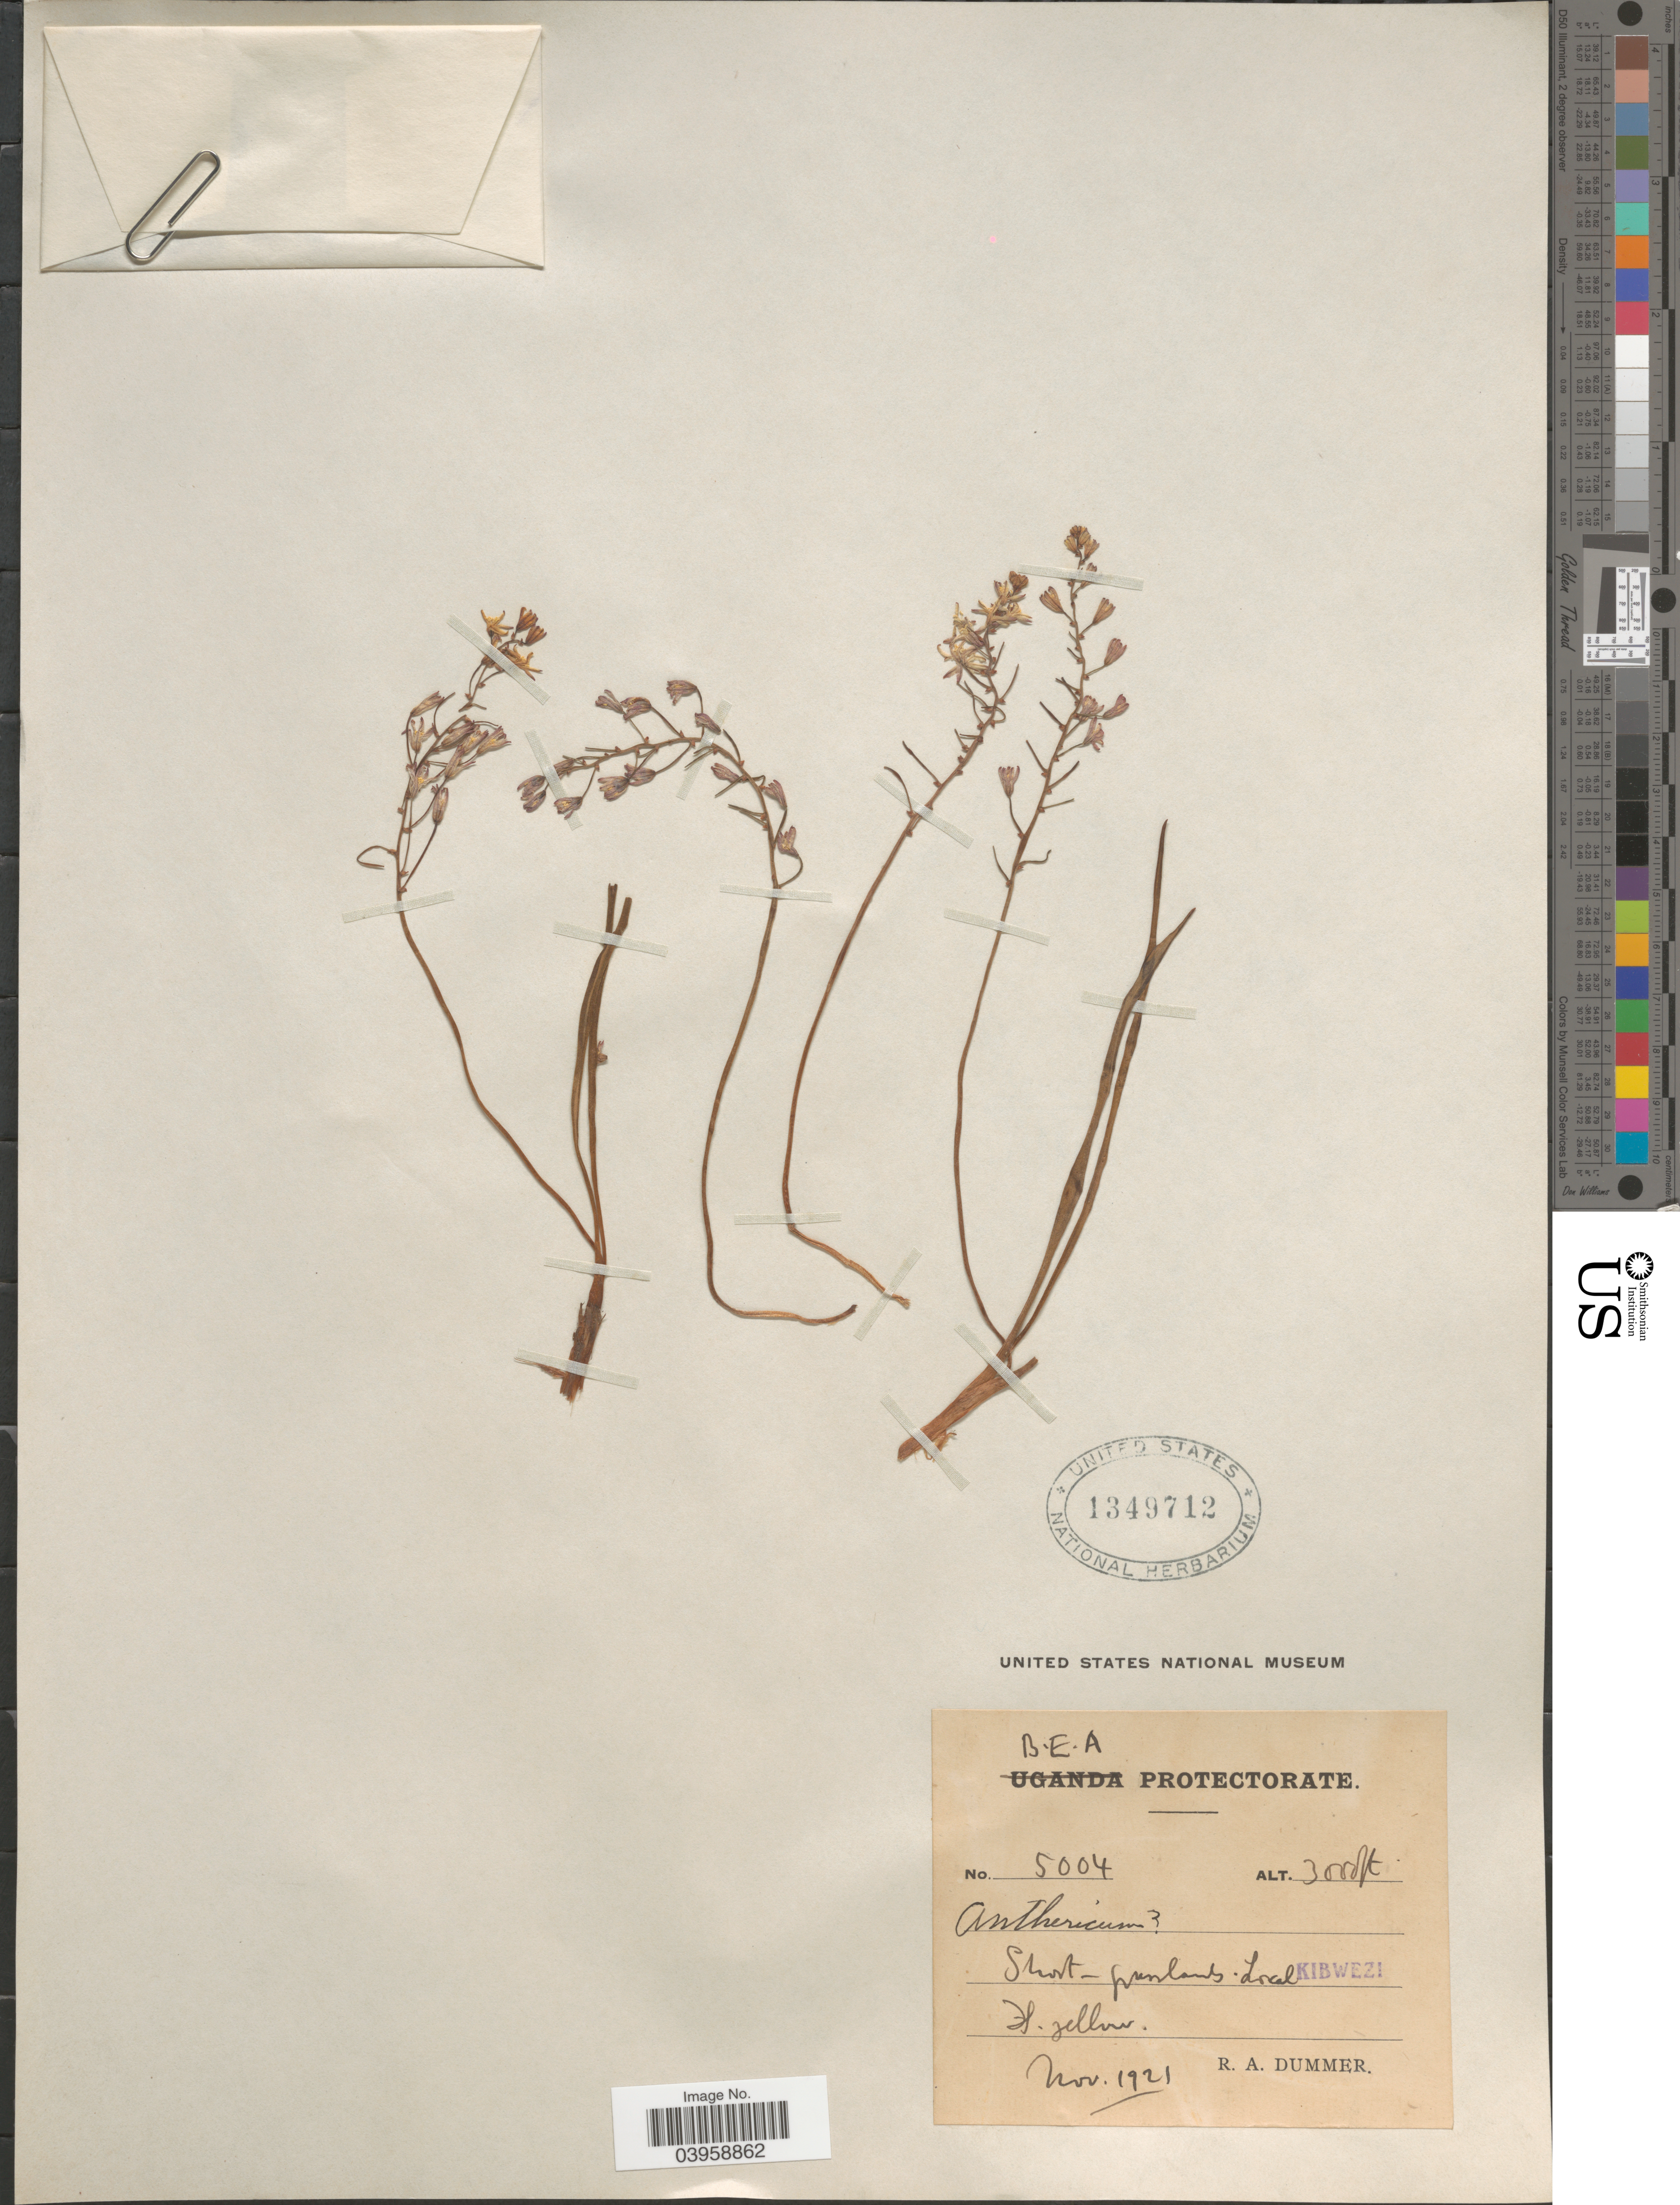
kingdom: Plantae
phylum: Tracheophyta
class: Liliopsida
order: Asparagales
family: Asparagaceae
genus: Anthericum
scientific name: Anthericum sp.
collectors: R. Dümmer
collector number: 5004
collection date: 1921-11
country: Kenya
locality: B.E.A. Protectorate. Kibwezi.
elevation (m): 914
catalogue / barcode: US 1349712